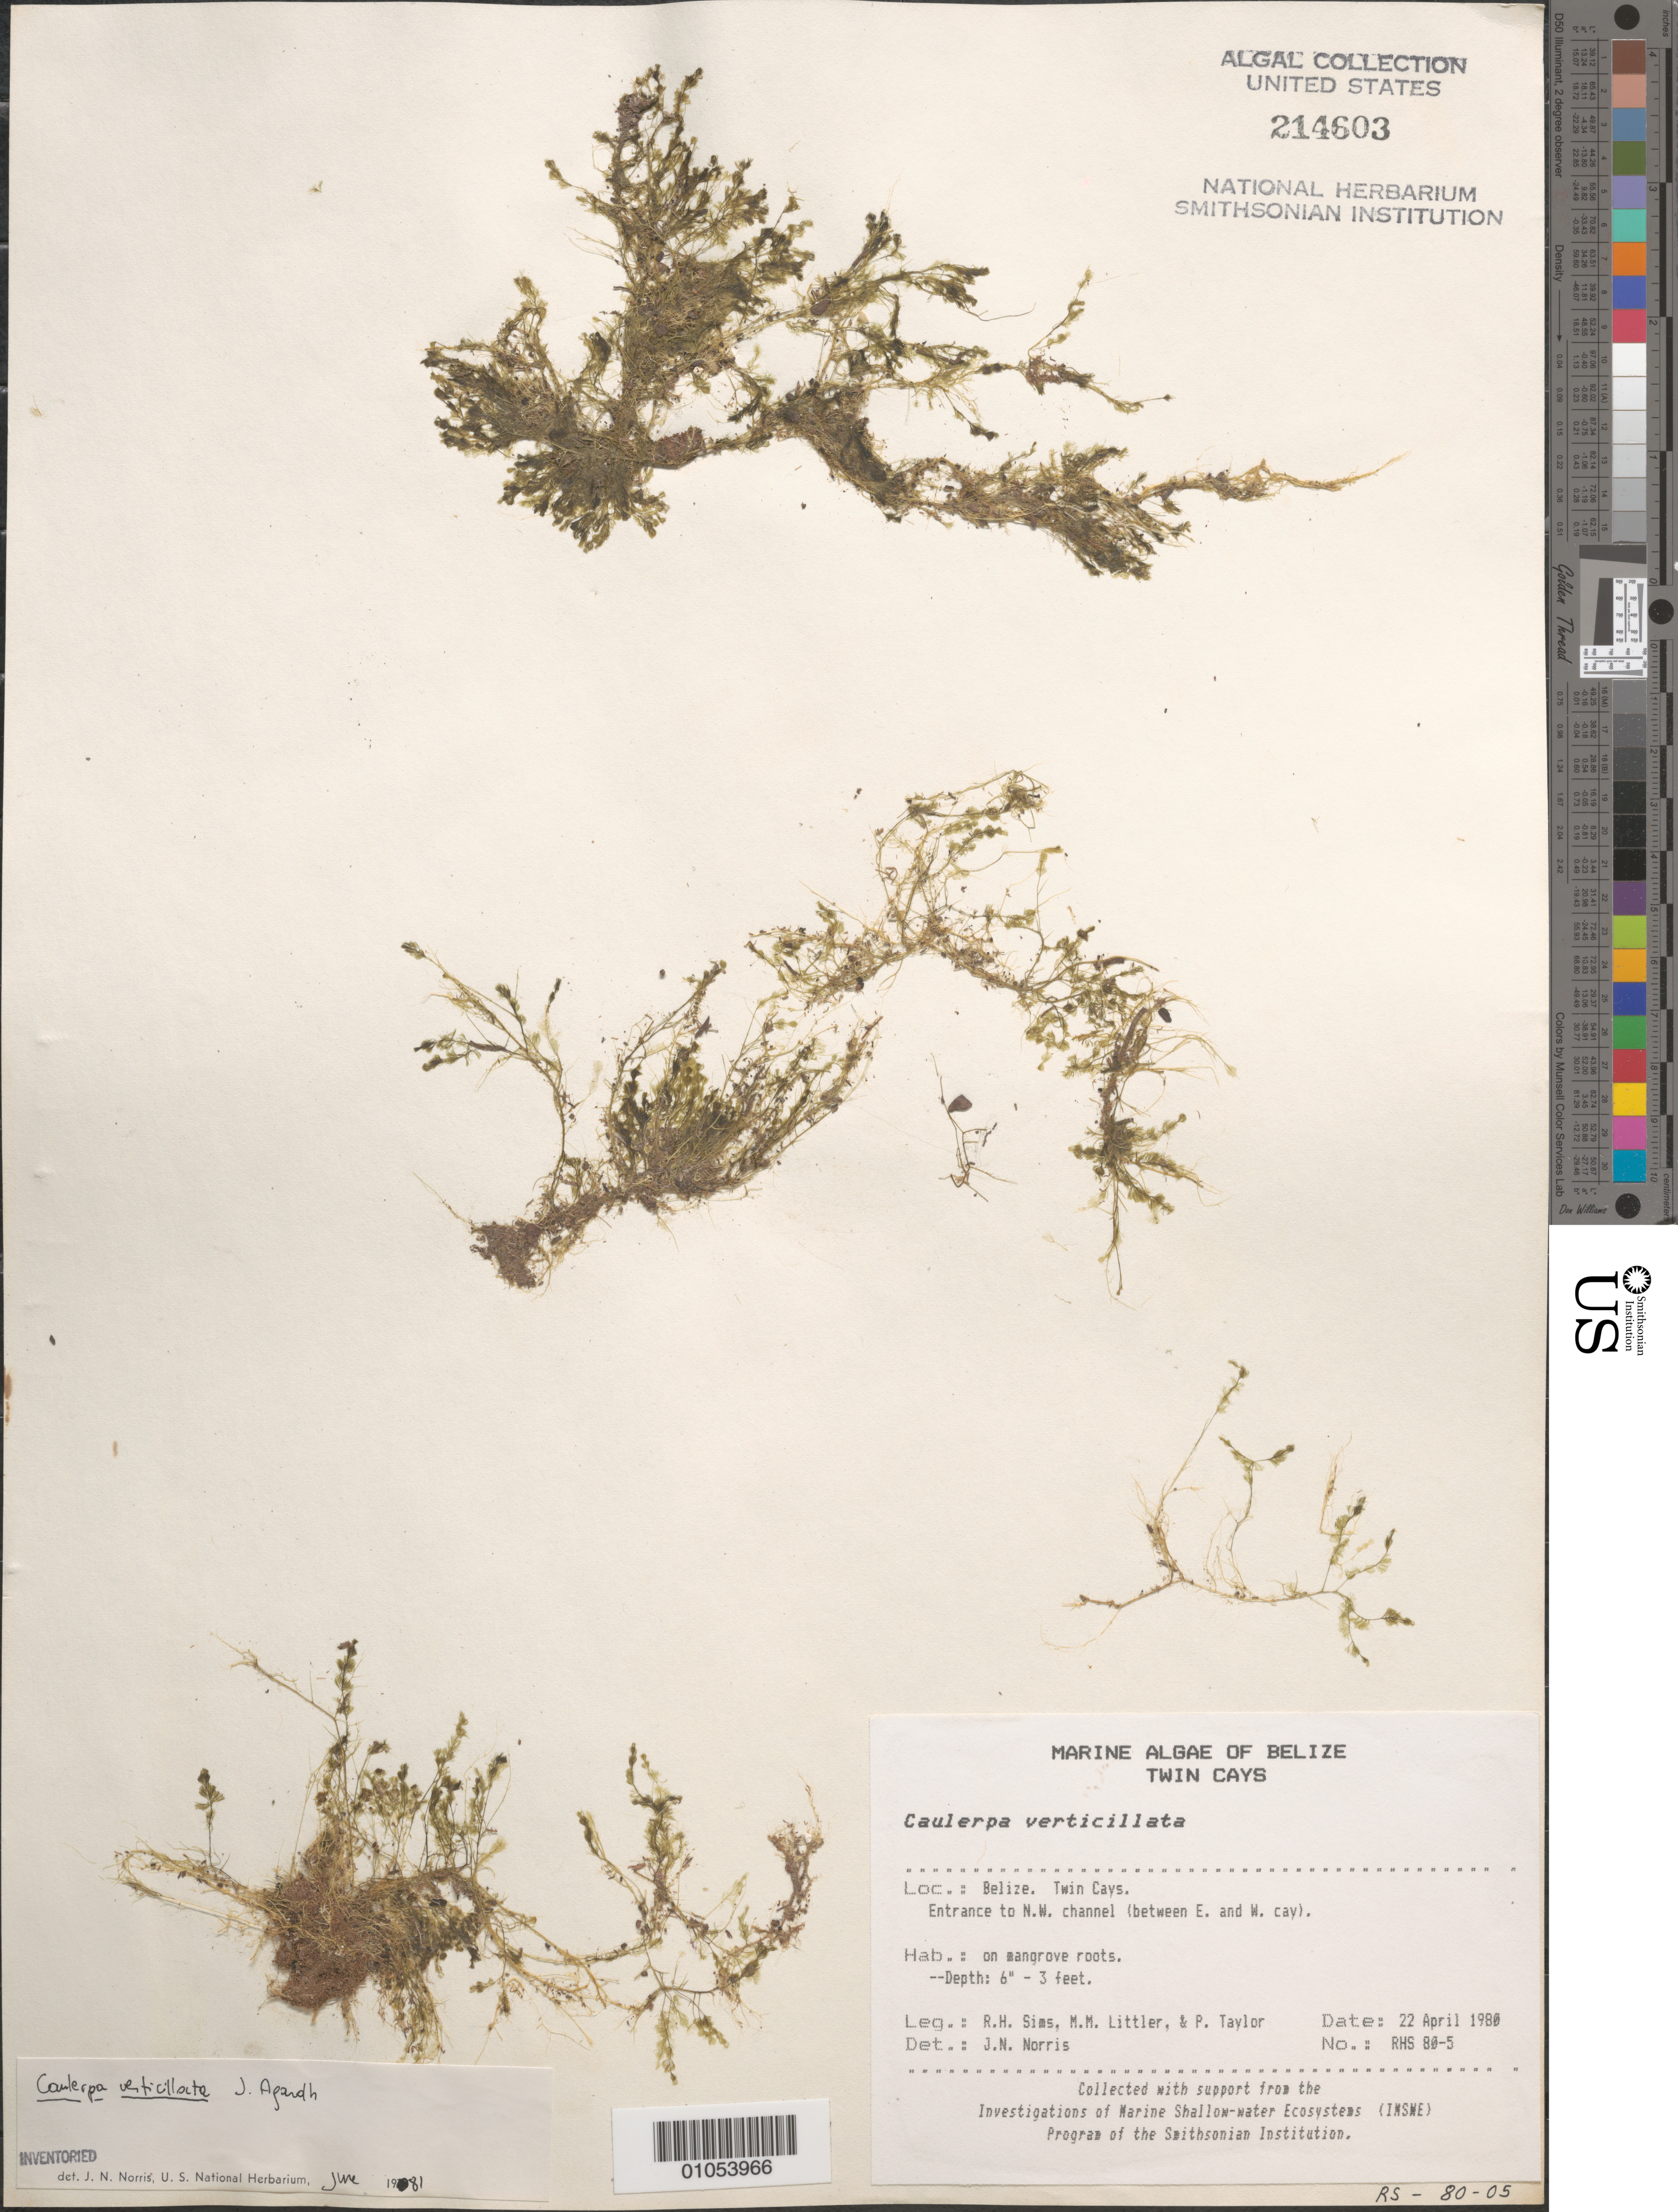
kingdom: Plantae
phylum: Chlorophyta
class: Ulvophyceae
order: Bryopsidales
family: Caulerpaceae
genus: Caulerpa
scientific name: Caulerpa verticillata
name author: J. Agardh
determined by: Norris, James N.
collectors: R. H. Sims, M. M. Littler & P. R. Taylor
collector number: RHS 80-5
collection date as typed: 22 Apr 1980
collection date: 1980-04-22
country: Belize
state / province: Stann Creek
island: Twin Cays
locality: Northwest channel entrance (between East Cay and West Cay)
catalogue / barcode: US 214603